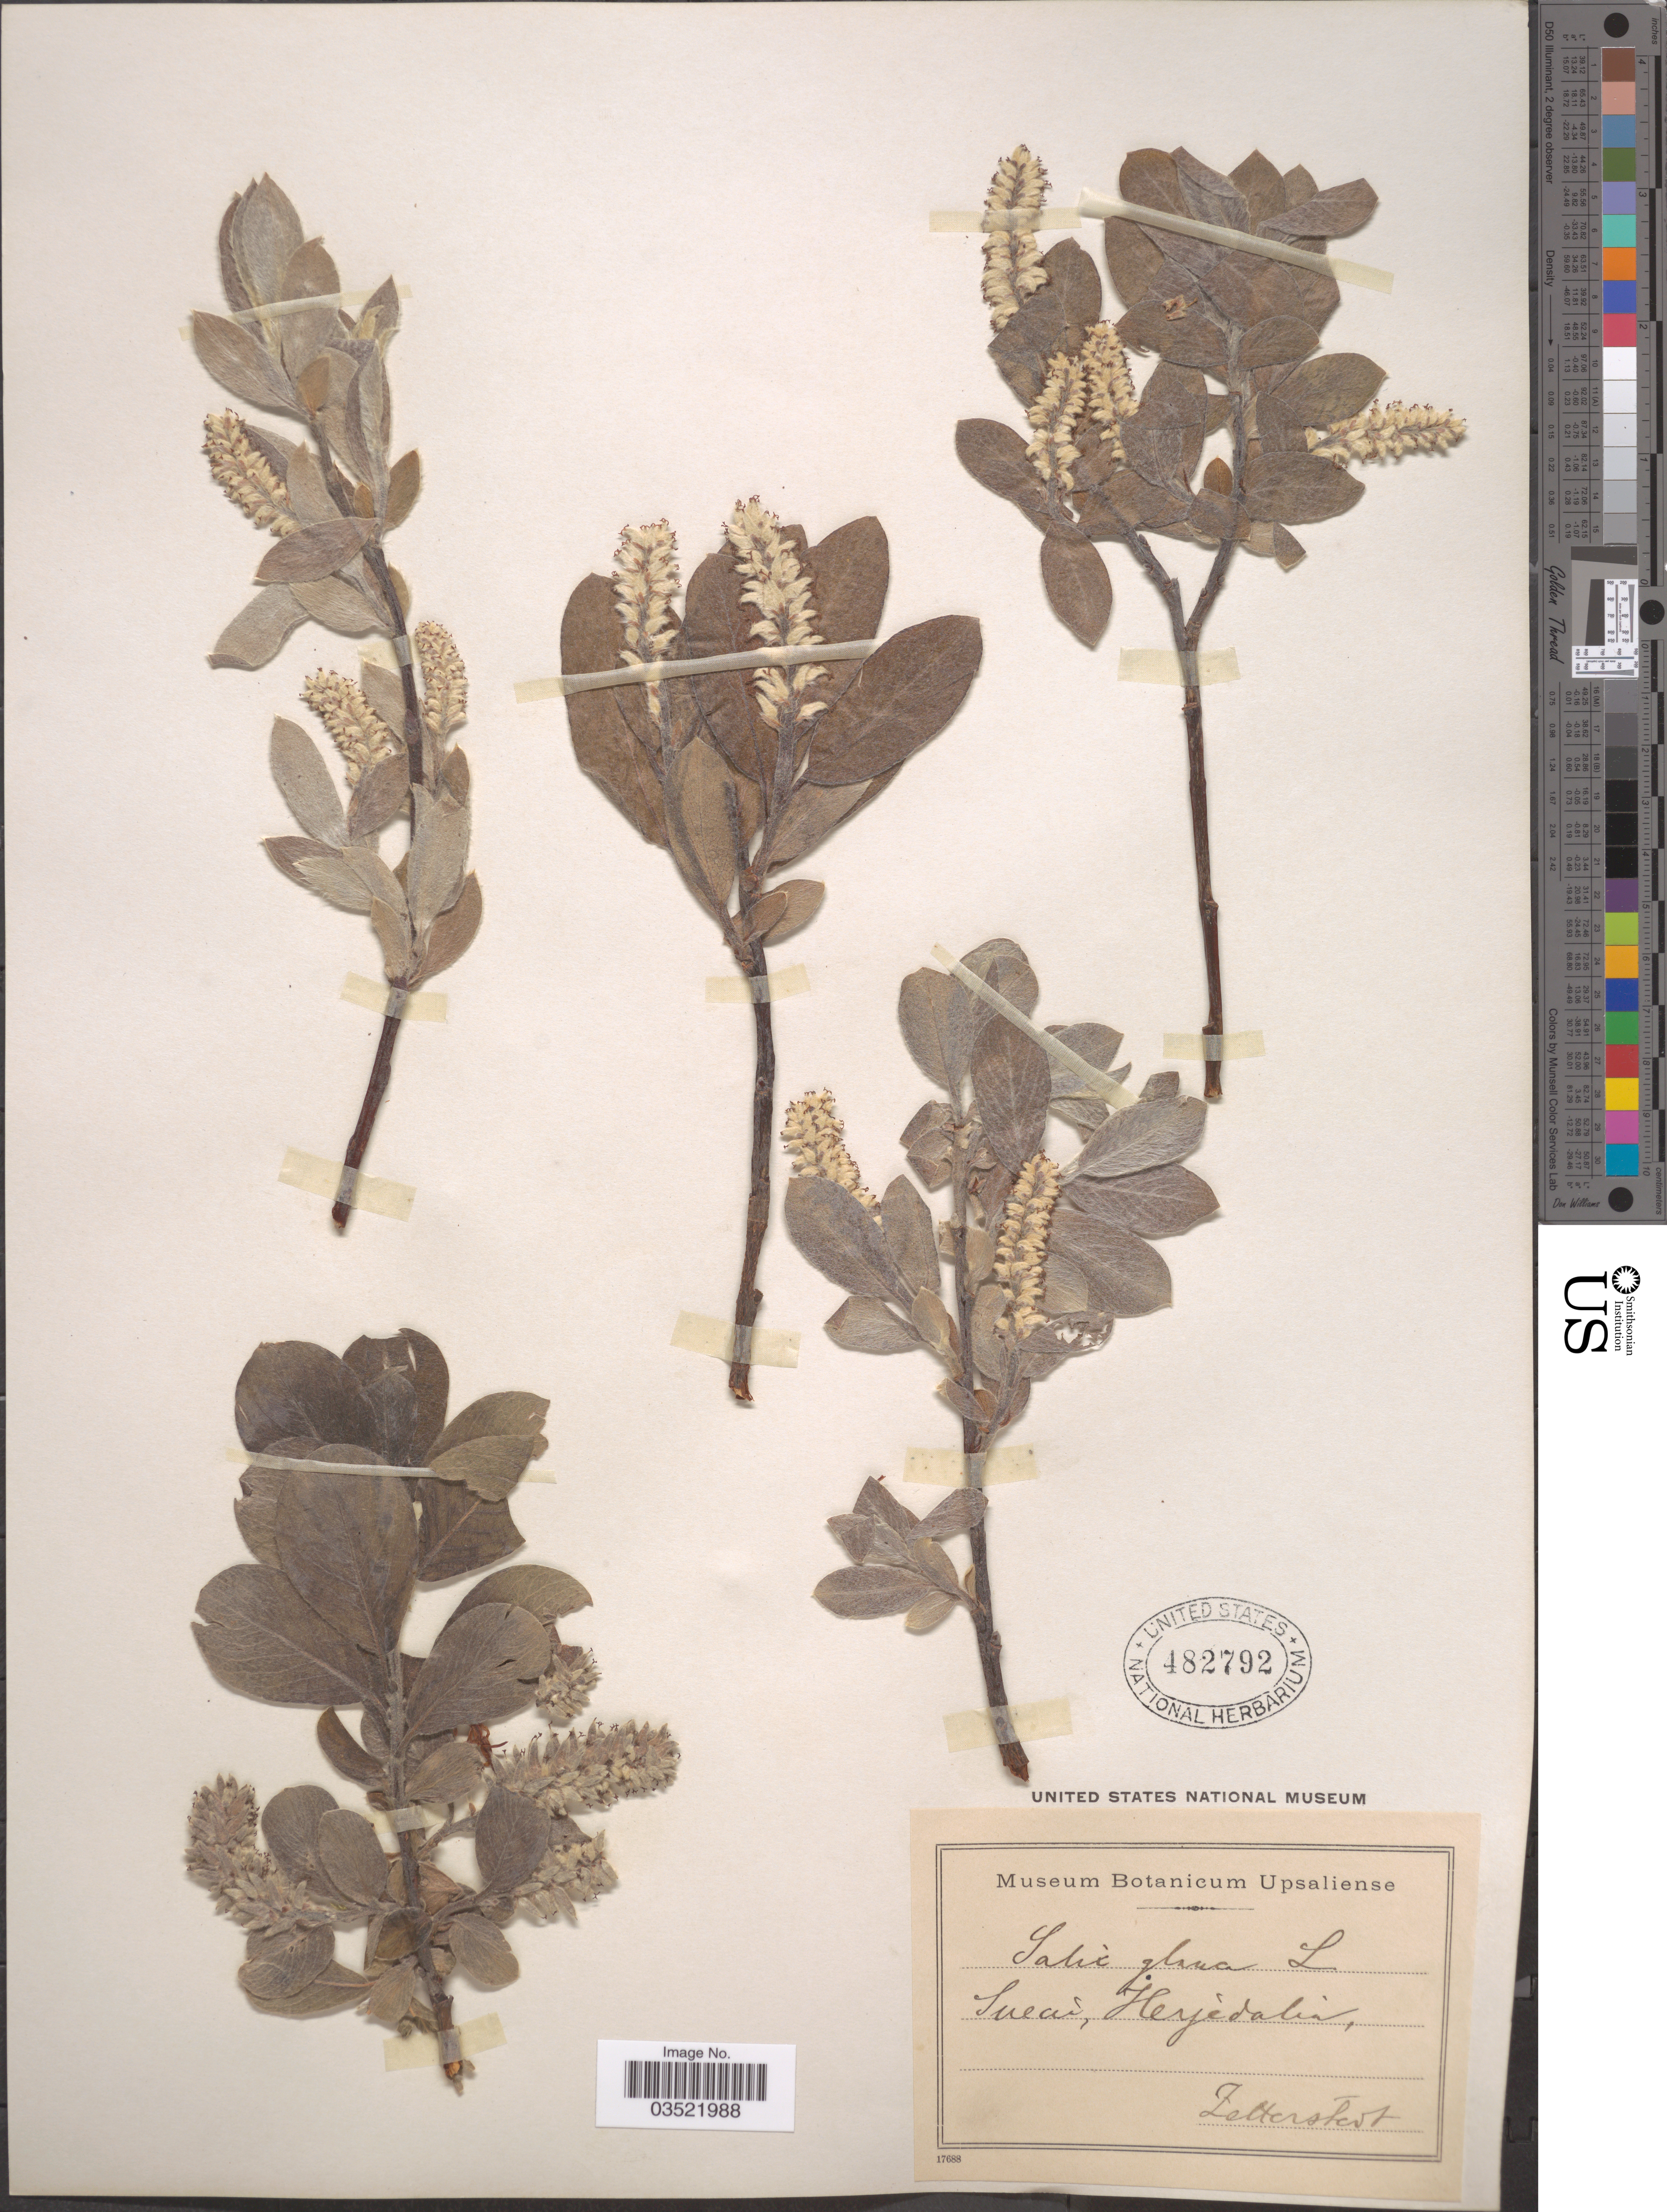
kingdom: Plantae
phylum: Tracheophyta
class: Magnoliopsida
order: Malpighiales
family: Salicaceae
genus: Salix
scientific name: Salix glauca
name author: L.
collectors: Zetterstedt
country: Sweden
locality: Suecia, Herjedalen.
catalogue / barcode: US 482792